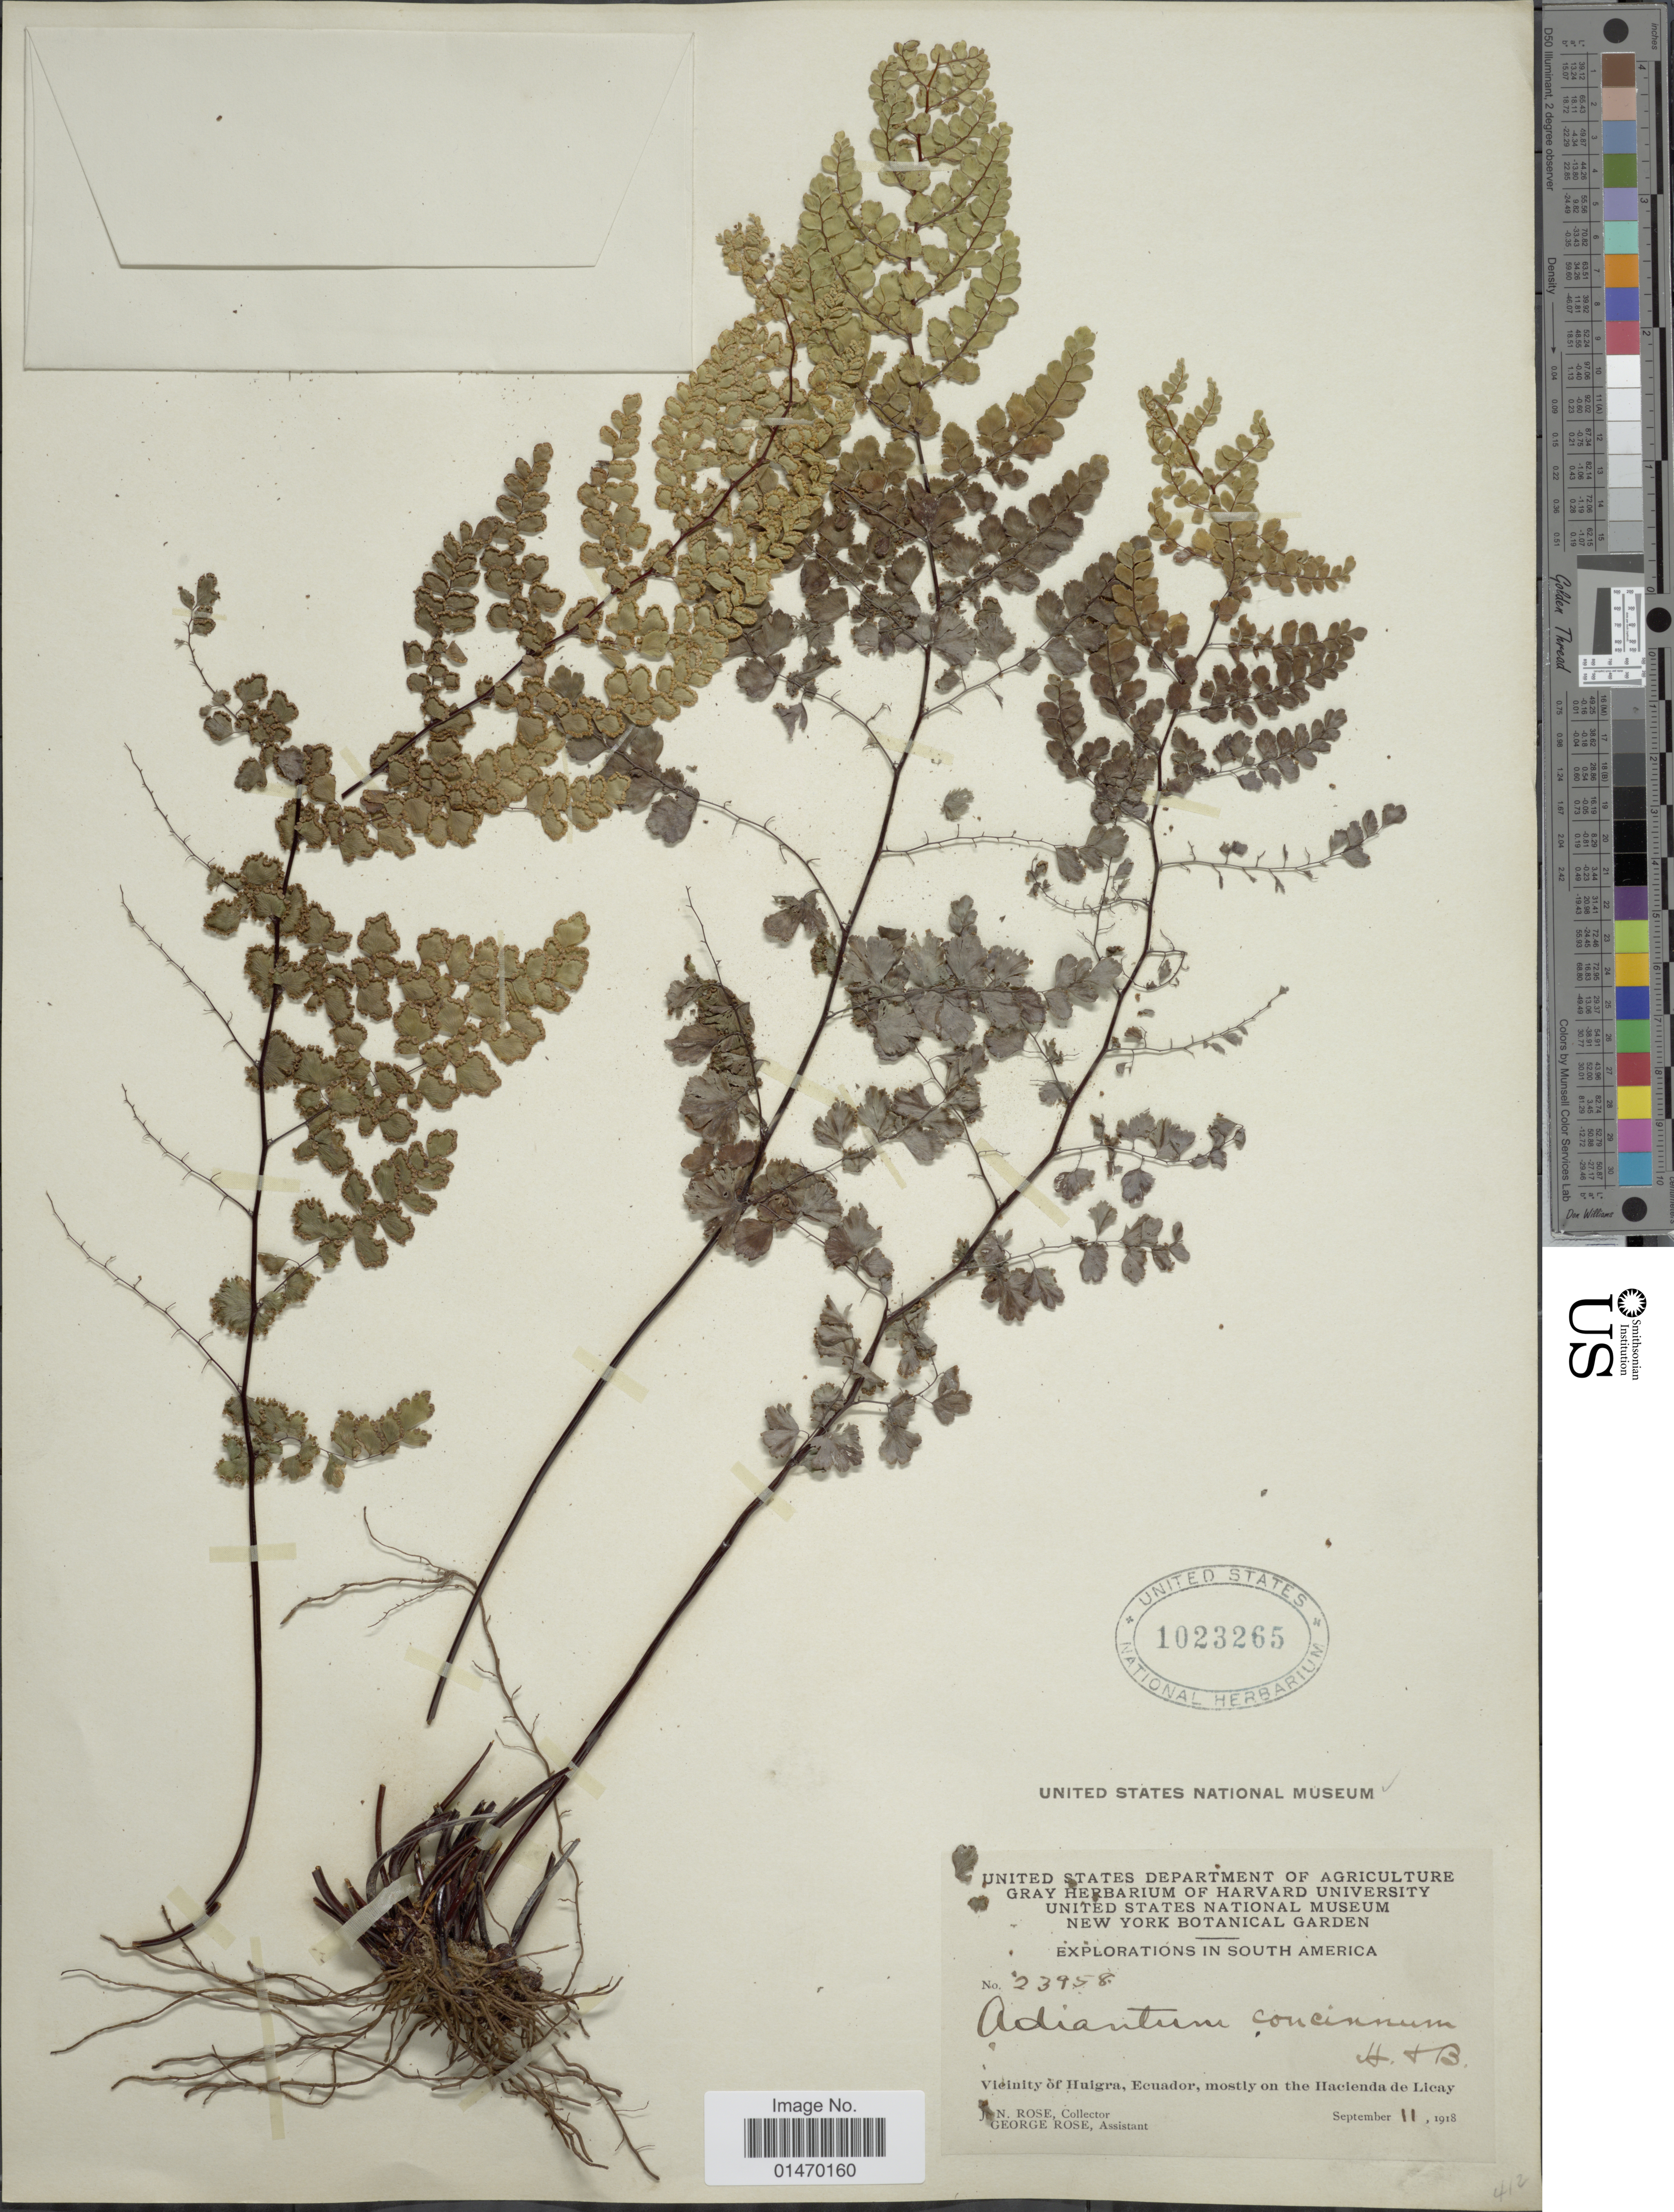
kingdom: Plantae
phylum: Tracheophyta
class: Polypodiopsida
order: Polypodiales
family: Pteridaceae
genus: Adiantum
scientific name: Adiantum concinnum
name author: Humb. & Bonpl. ex Willd.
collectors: J. N. Rose & G. Rose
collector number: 23958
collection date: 1918-09-11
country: Ecuador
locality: Vicinity of Huigra, Ecuador, mostly on the Hacienda de Licay. South America.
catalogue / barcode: US 1023265